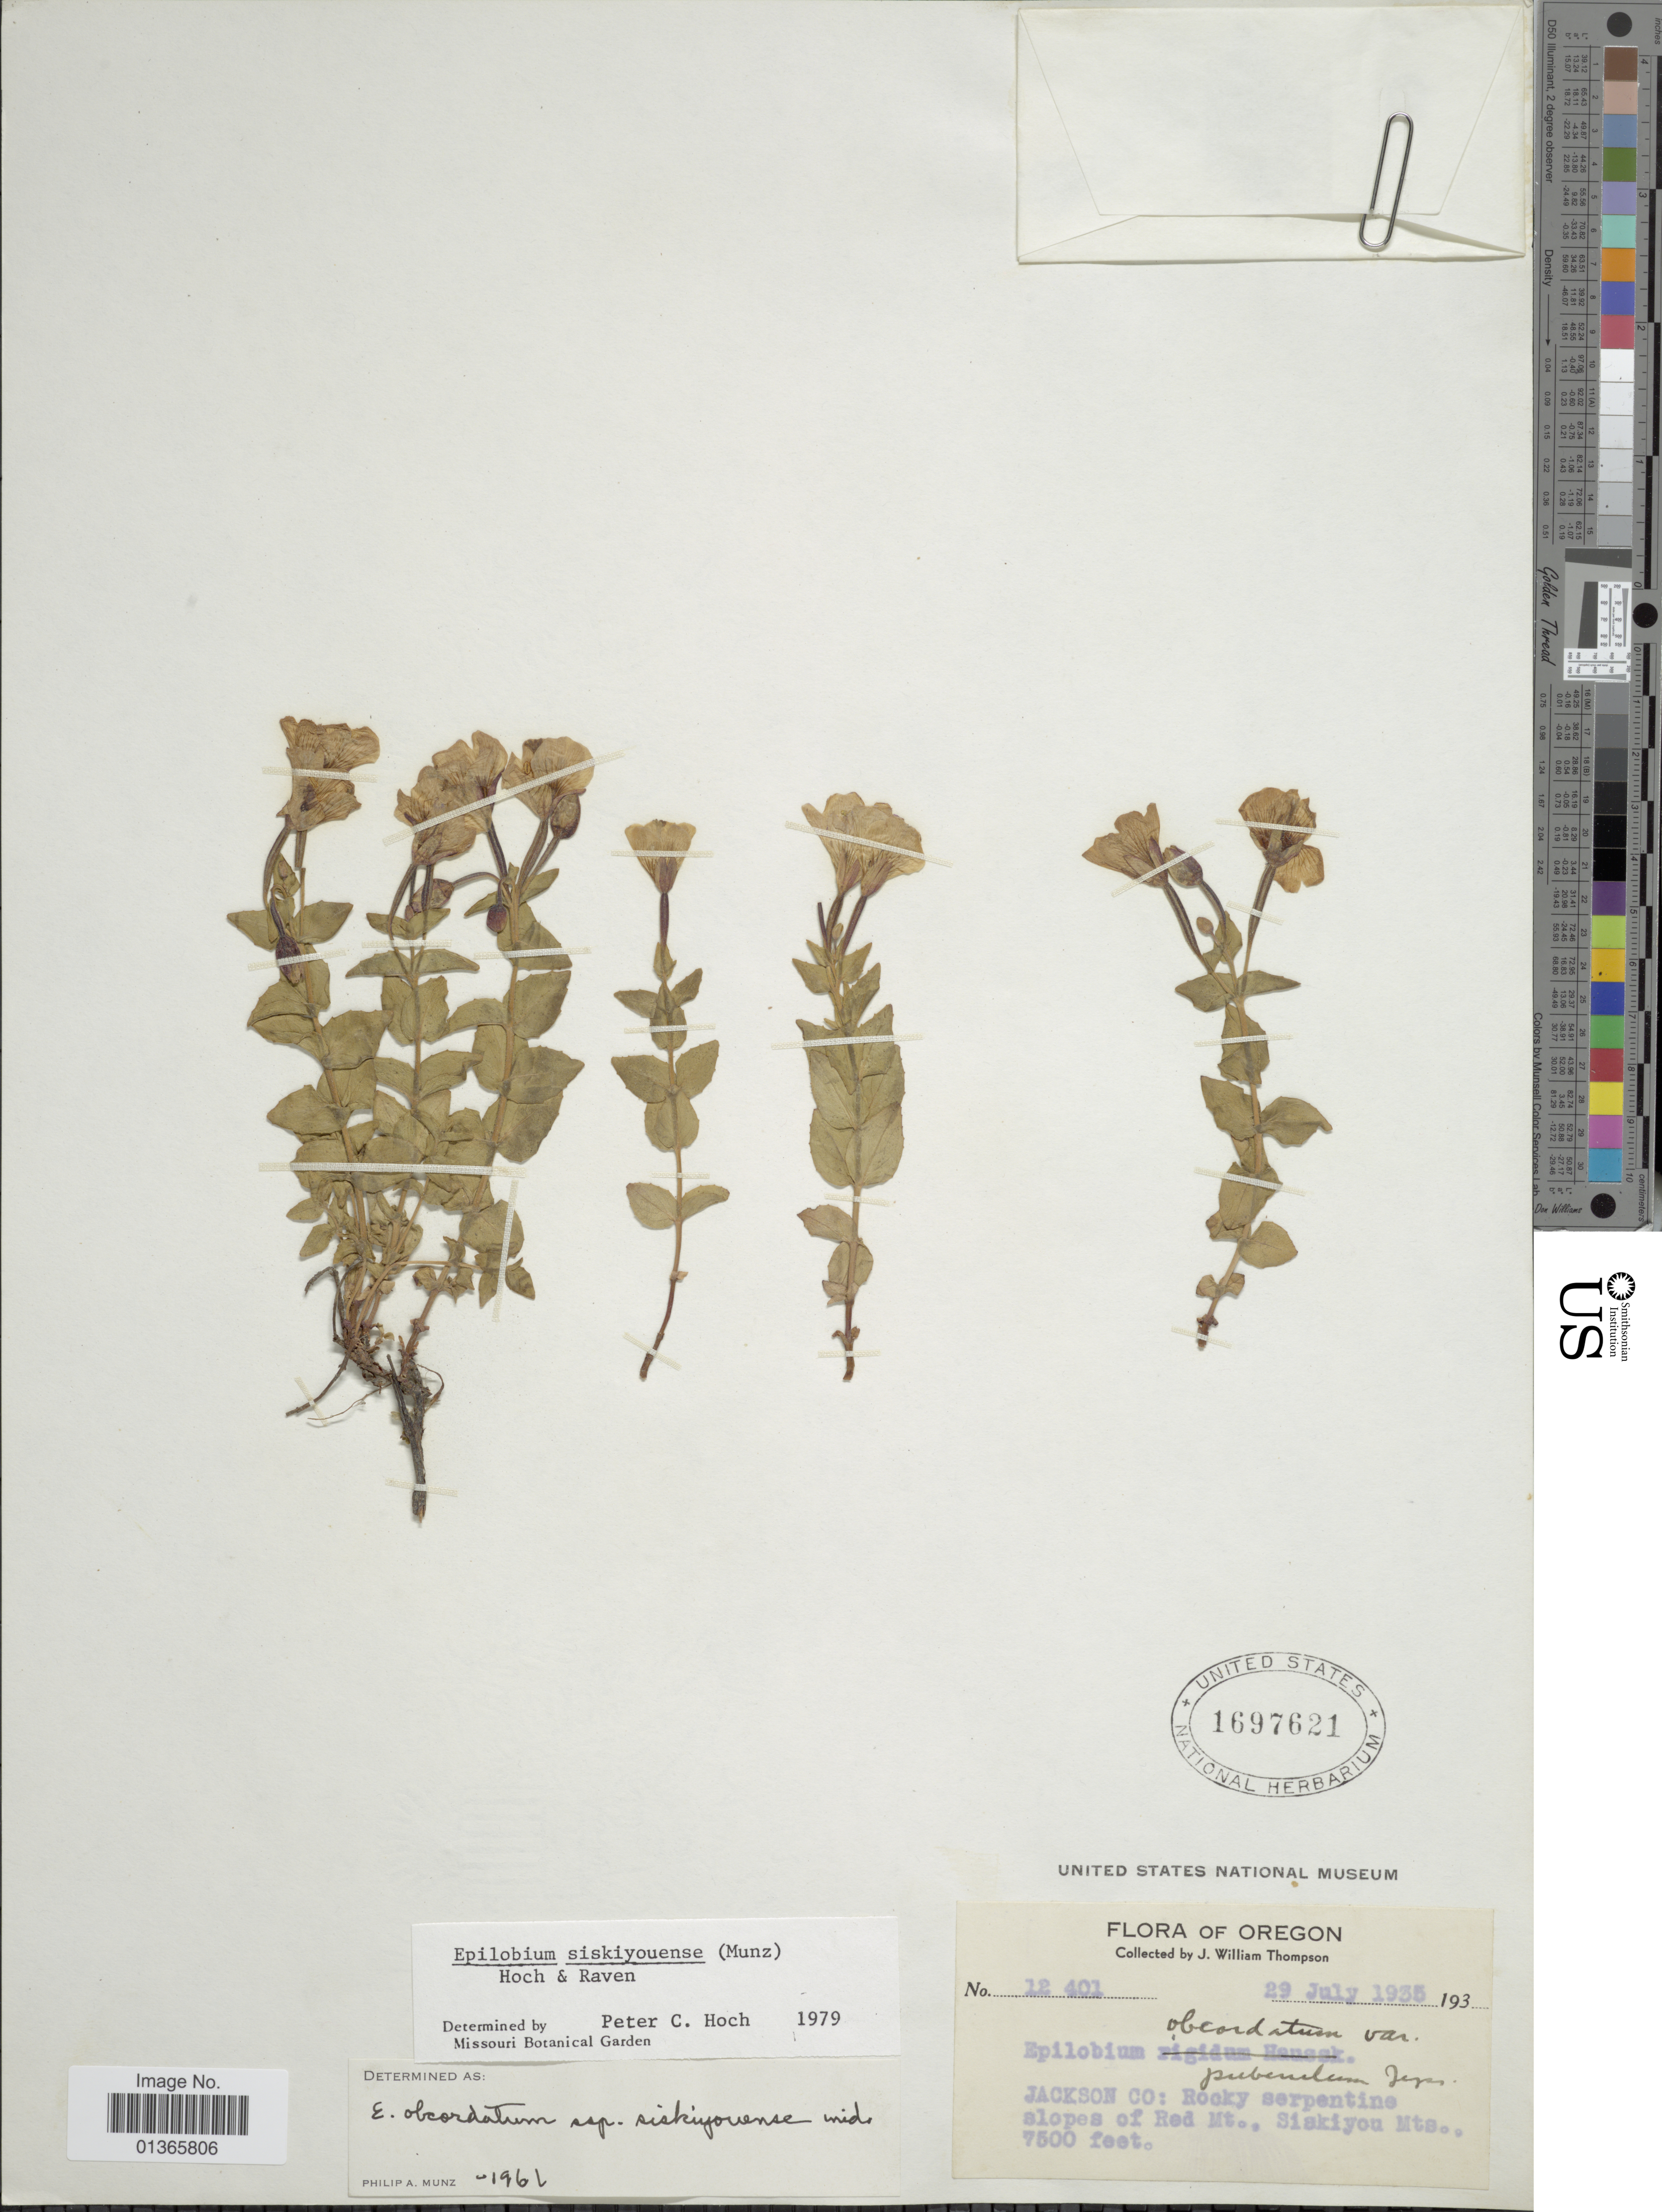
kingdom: Plantae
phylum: Tracheophyta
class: Magnoliopsida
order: Myrtales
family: Onagraceae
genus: Epilobium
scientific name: Epilobium siskiyouense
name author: (Munz) Hoch & P.H. Raven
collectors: J. W. Thompson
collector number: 12401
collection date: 1935-07-29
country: United States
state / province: Oregon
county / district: Jackson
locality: Jackson Co: Rocky serpentine slopes of Red. Mt., Siskiyou Mts.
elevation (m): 2286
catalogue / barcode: US 1697621